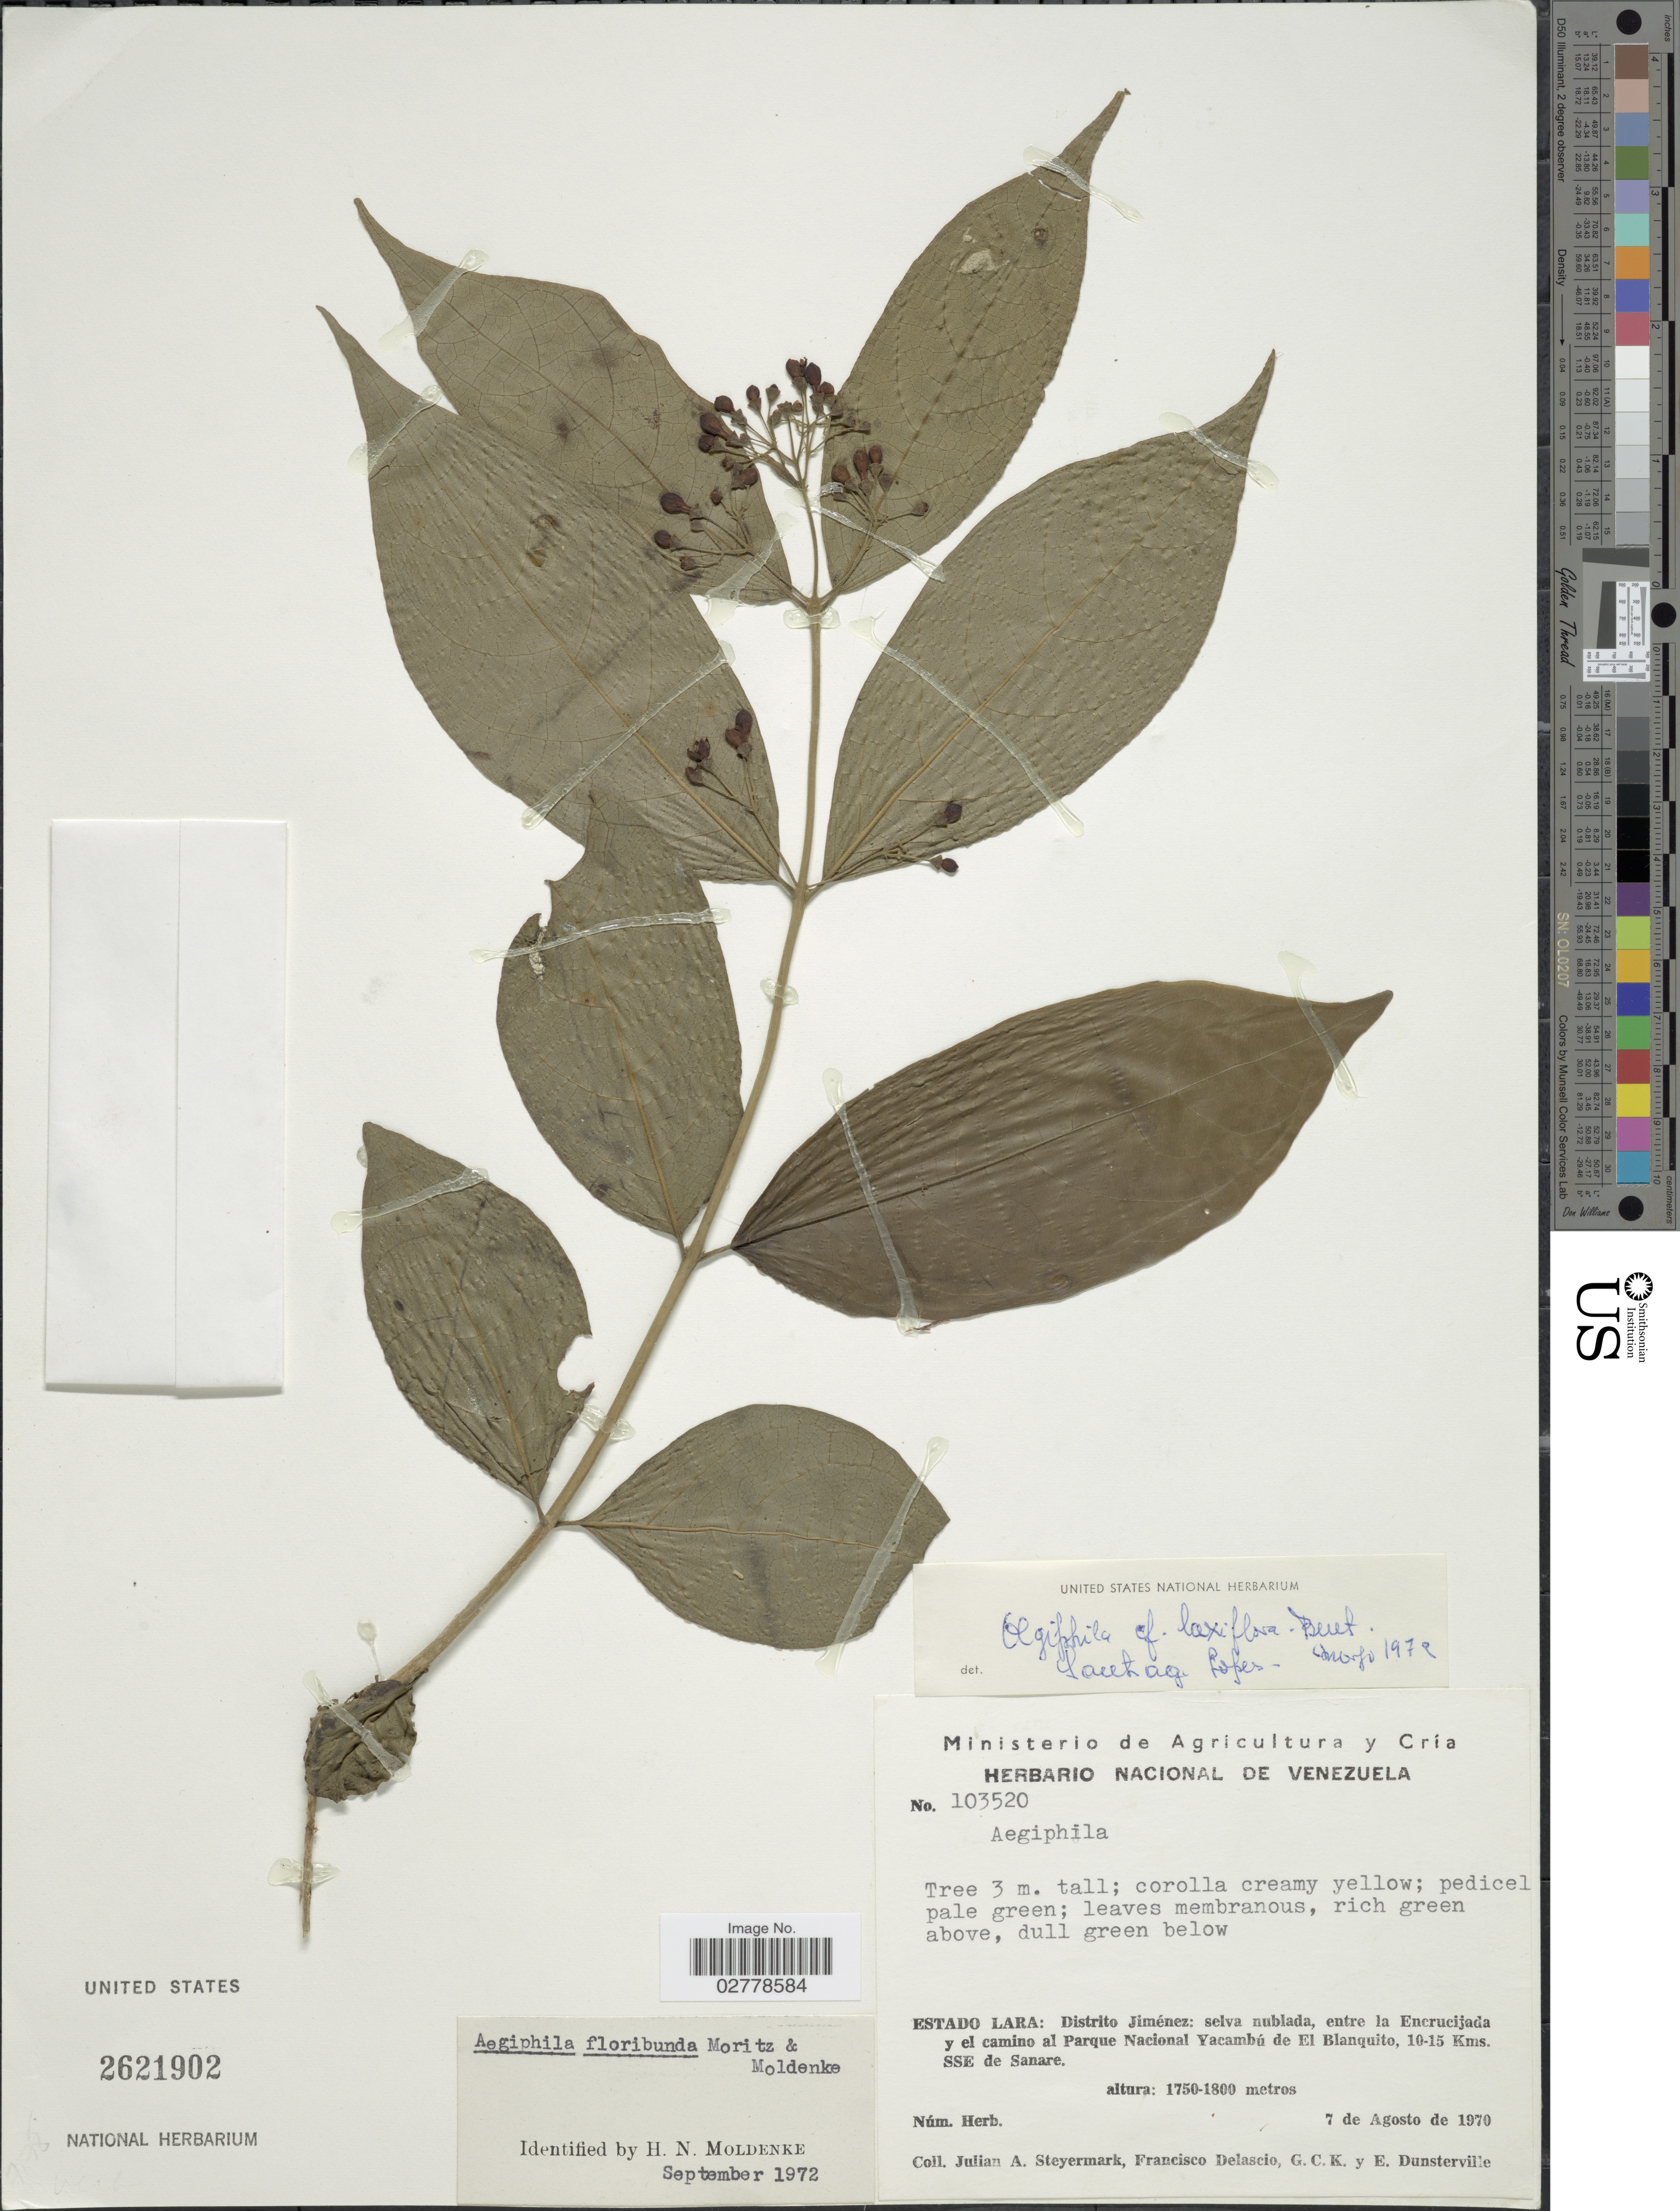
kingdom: Plantae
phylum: Tracheophyta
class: Magnoliopsida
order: Lamiales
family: Lamiaceae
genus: Aegiphila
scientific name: Aegiphila floribunda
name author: O. Moritz & Moldenke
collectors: J. Steyermark, F. Delascio, G. C. K. Dunsterville & E. Dunsterville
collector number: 103520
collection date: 1970-08-07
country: Venezuela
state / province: Lara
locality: Estado Lara: Distrito Jiménez: selva nublada, entre la Encrucijada y el camino al Parque Nacional Yacambú de El Blanquito, 10-15 Kms. SSE de Sanare.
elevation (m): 1750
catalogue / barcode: US 2621902